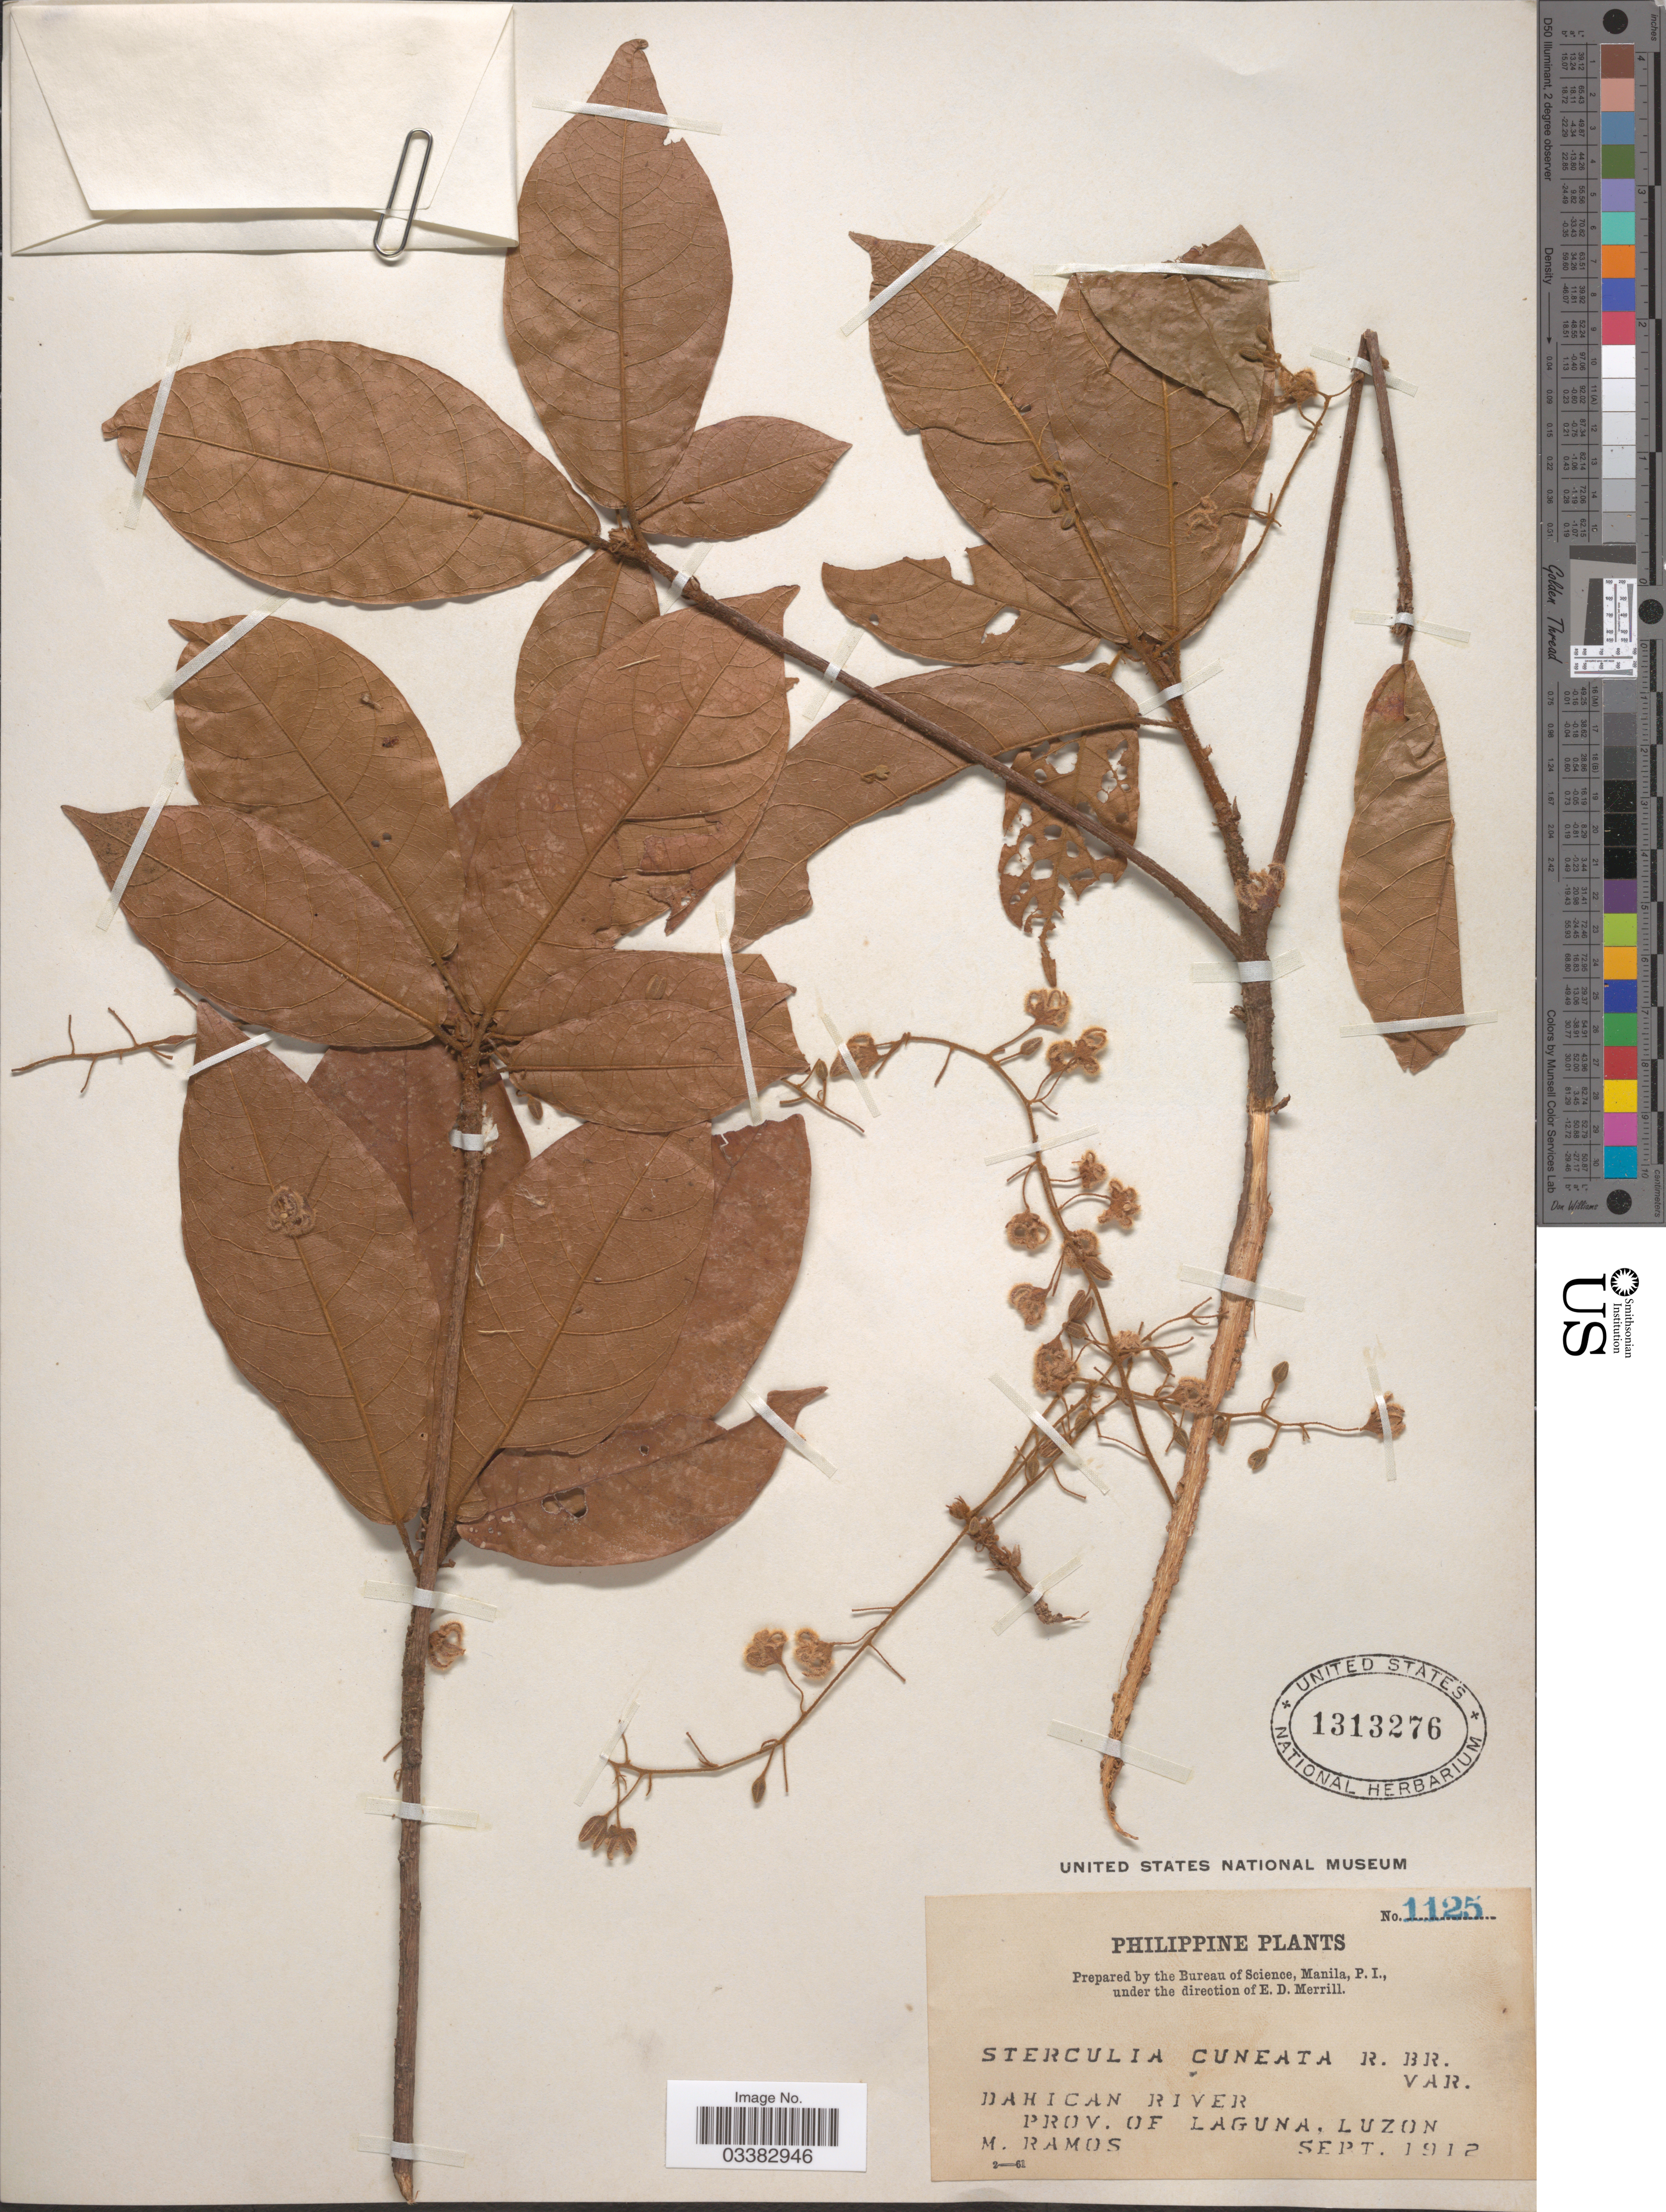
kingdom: Plantae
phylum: Tracheophyta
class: Magnoliopsida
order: Malvales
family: Malvaceae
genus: Sterculia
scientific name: Sterculia cuneata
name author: R. Br.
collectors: M. Ramos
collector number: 1125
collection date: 1912-09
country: Philippines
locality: Dahican River, Prov. of Laguna, Luzon.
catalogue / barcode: US 1313276